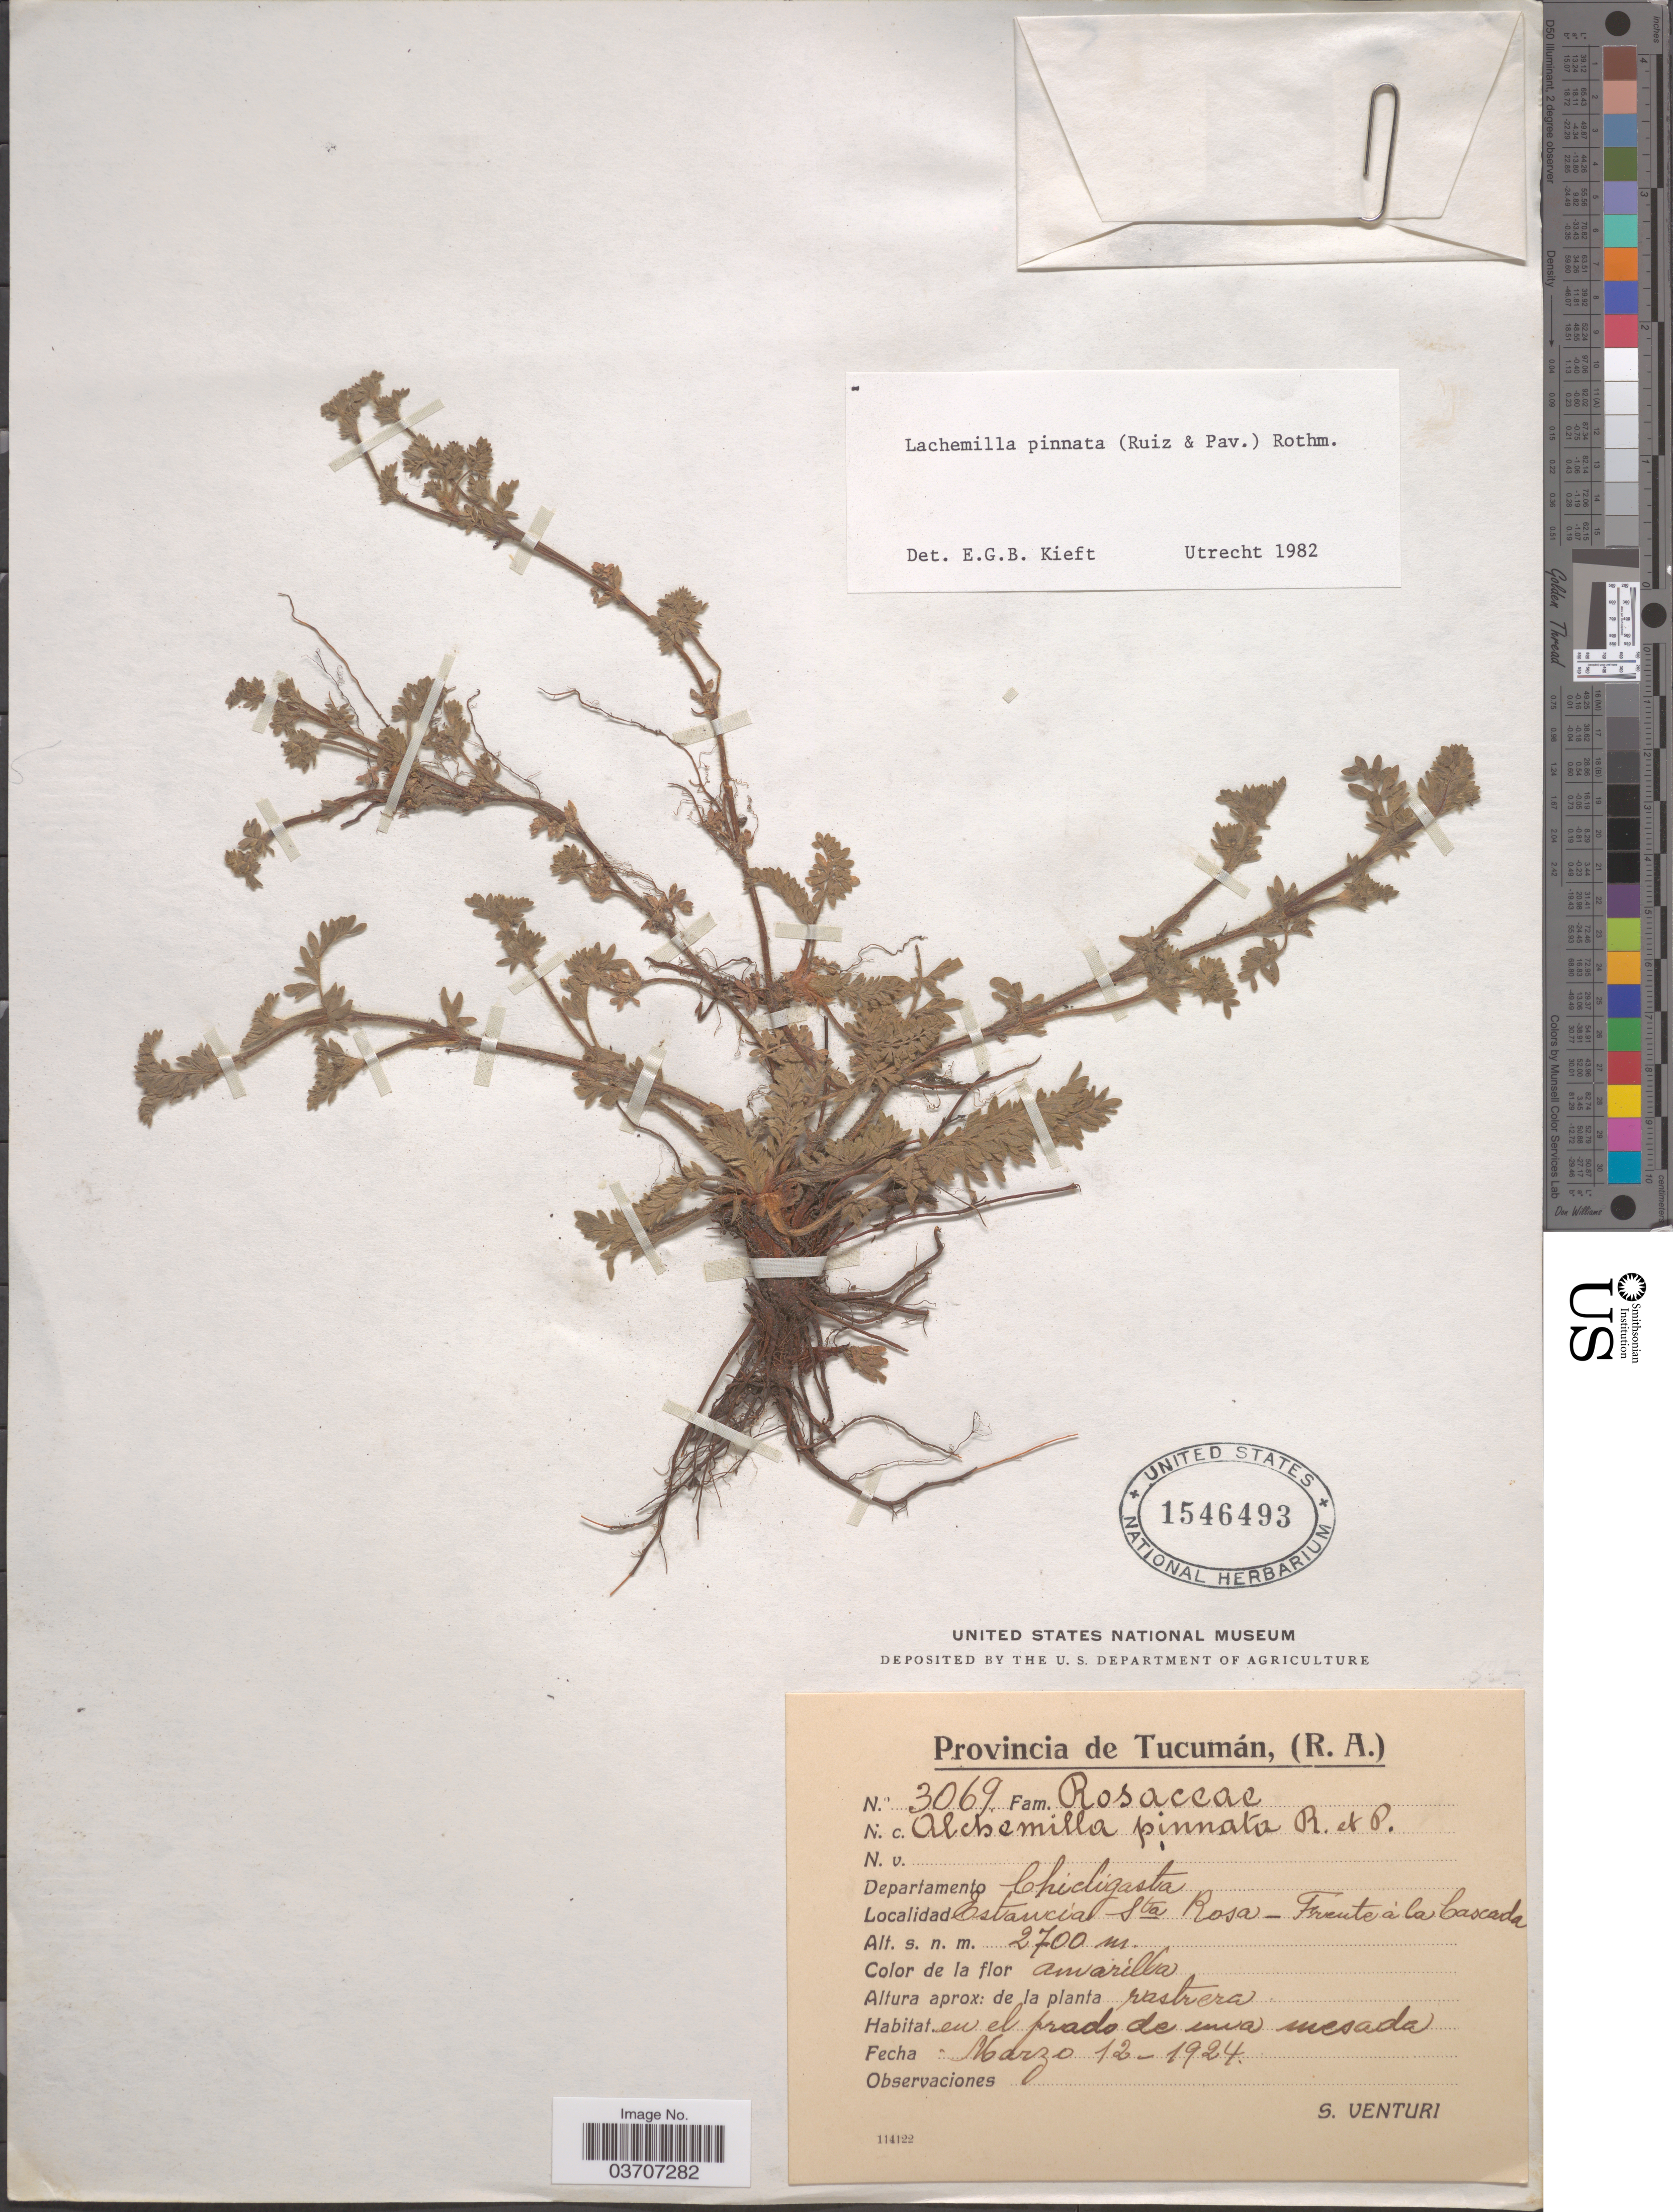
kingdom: Plantae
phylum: Tracheophyta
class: Magnoliopsida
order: Rosales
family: Rosaceae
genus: Lachemilla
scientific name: Lachemilla pinnata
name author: (Ruiz & Pav.) Rothm.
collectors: S. Venturi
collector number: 3069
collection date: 1924-03-12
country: Argentina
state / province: Tucuman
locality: Departamento Chicligasta. Estancia Sta Rosa - Frente à la Cascada.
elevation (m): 2700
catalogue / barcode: US 1546493